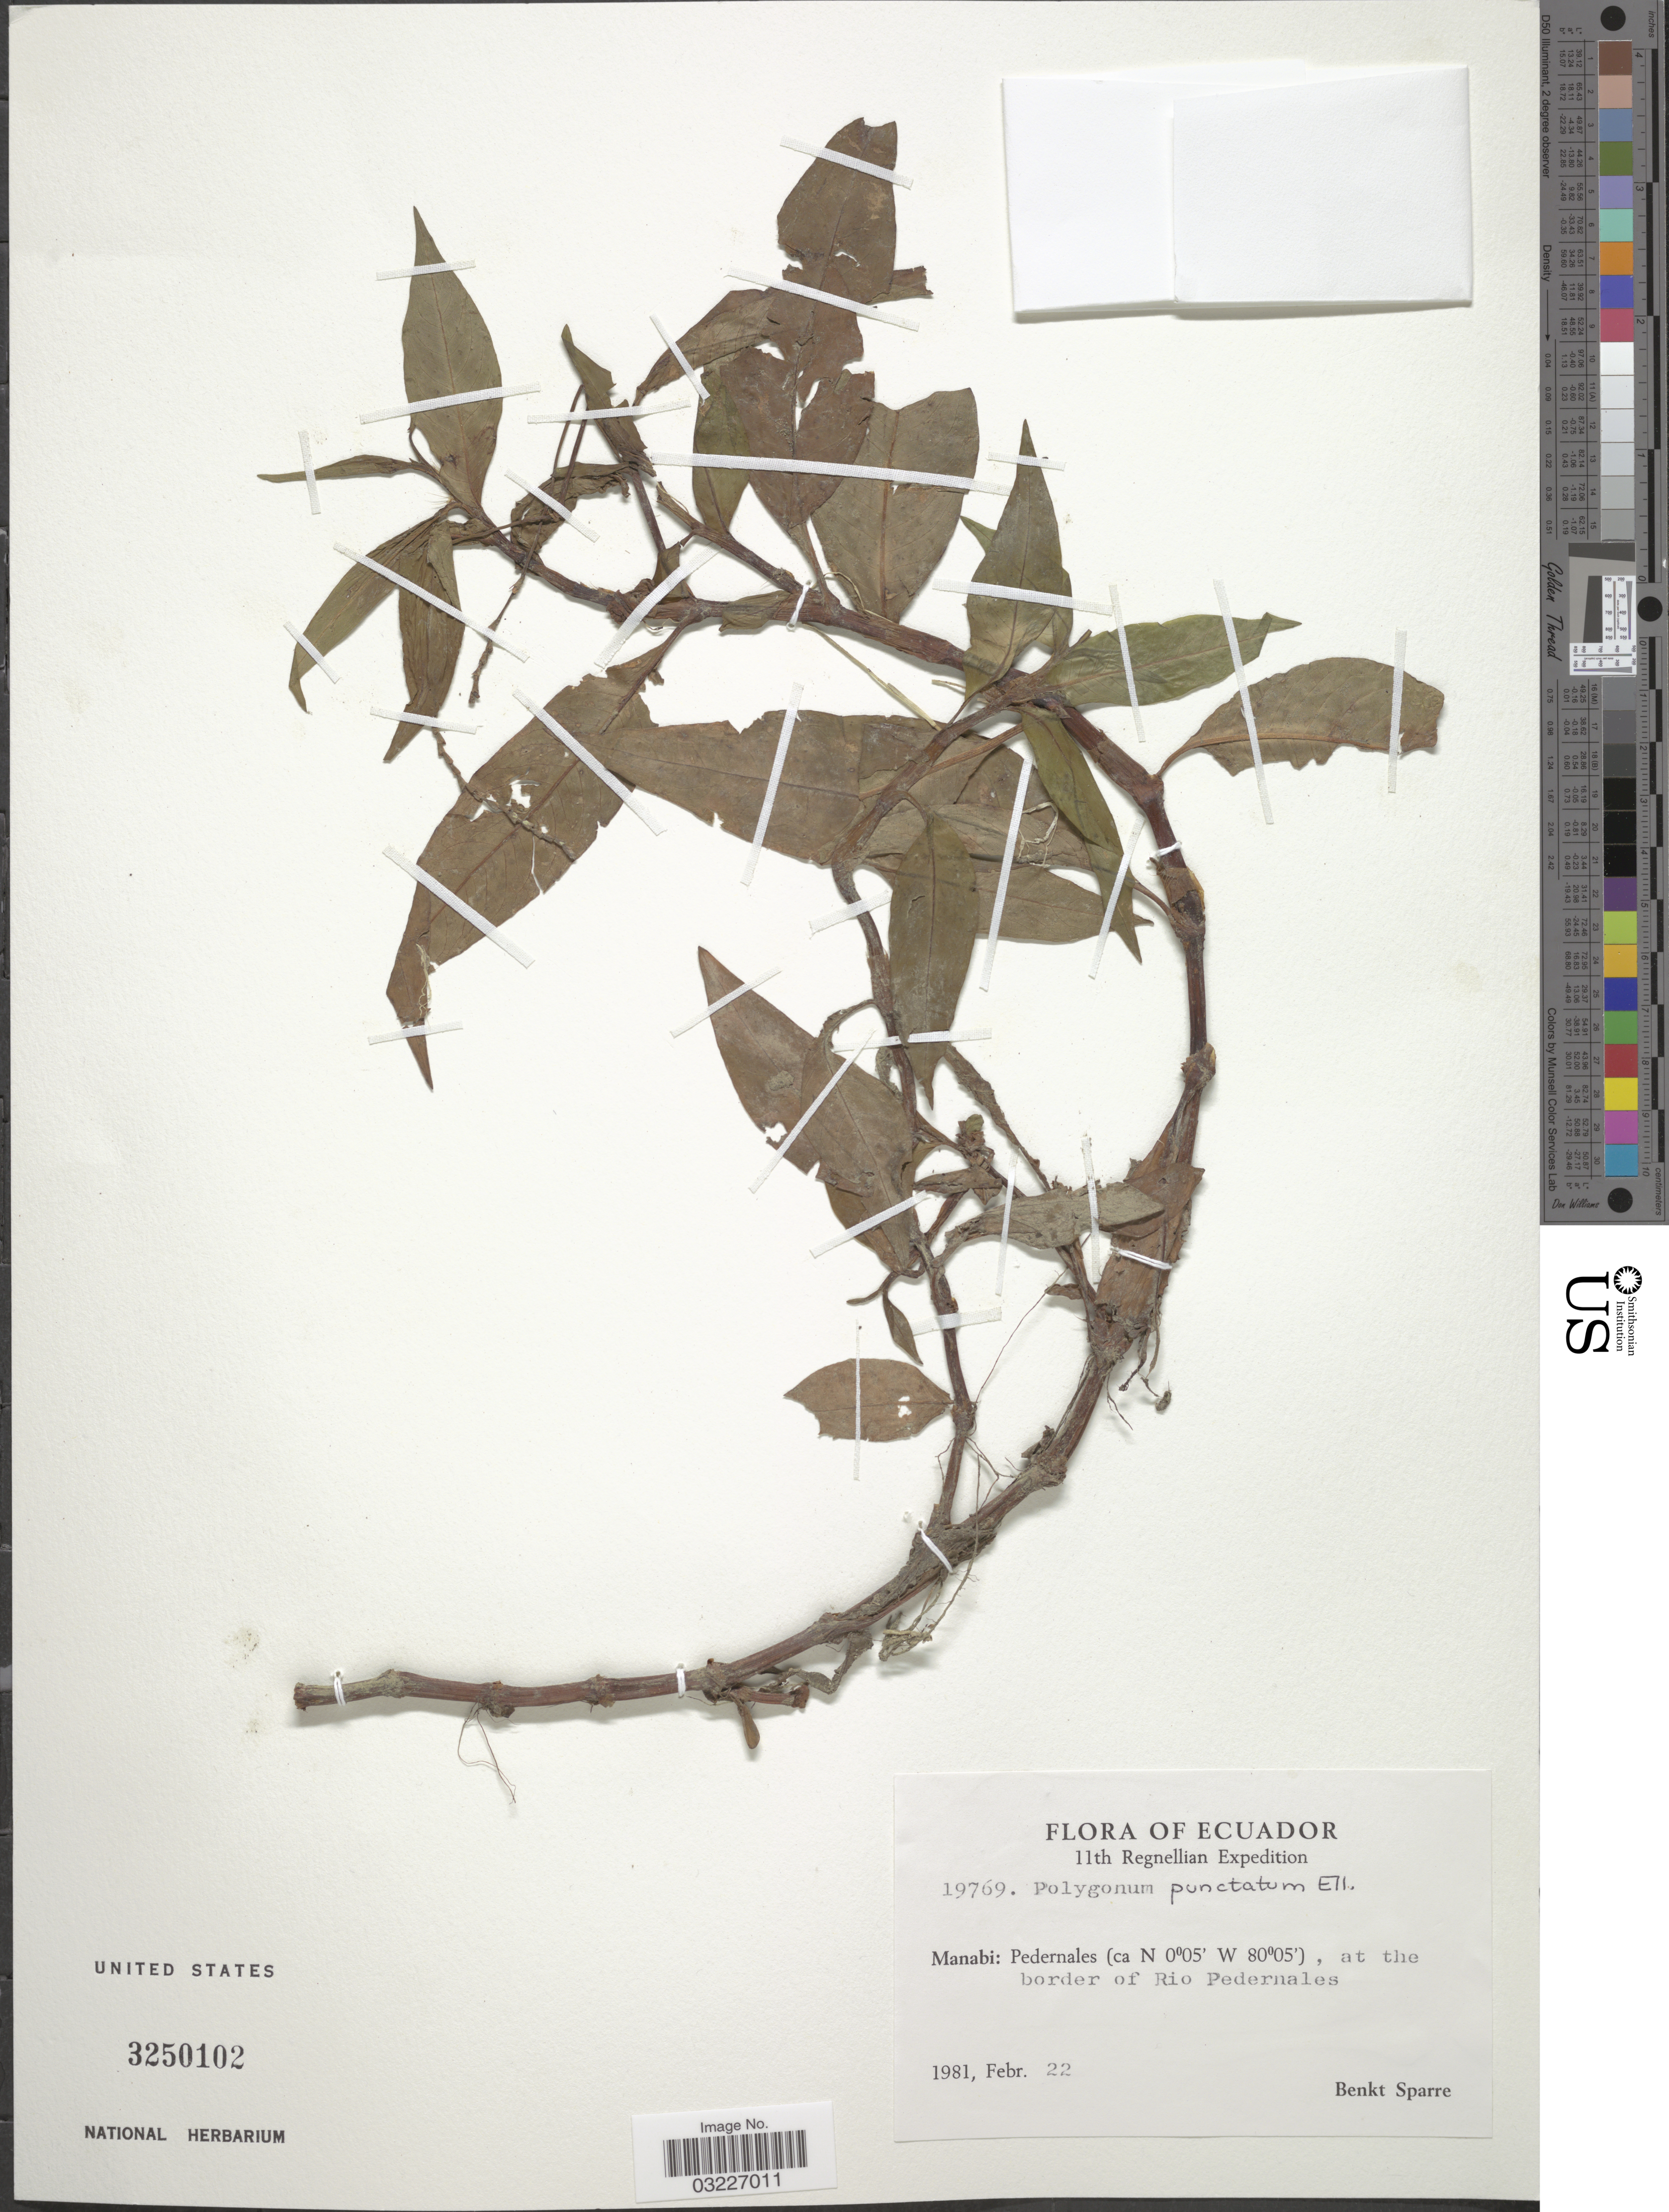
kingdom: Plantae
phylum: Tracheophyta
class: Magnoliopsida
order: Caryophyllales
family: Polygonaceae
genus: Polygonum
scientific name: Polygonum opelousanum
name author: Riddell ex Small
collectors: B. Sparre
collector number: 19769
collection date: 1981-02-22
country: Ecuador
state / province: Manabí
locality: Pedernales, at the border of Rio Pedernales.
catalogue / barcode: US 3250102